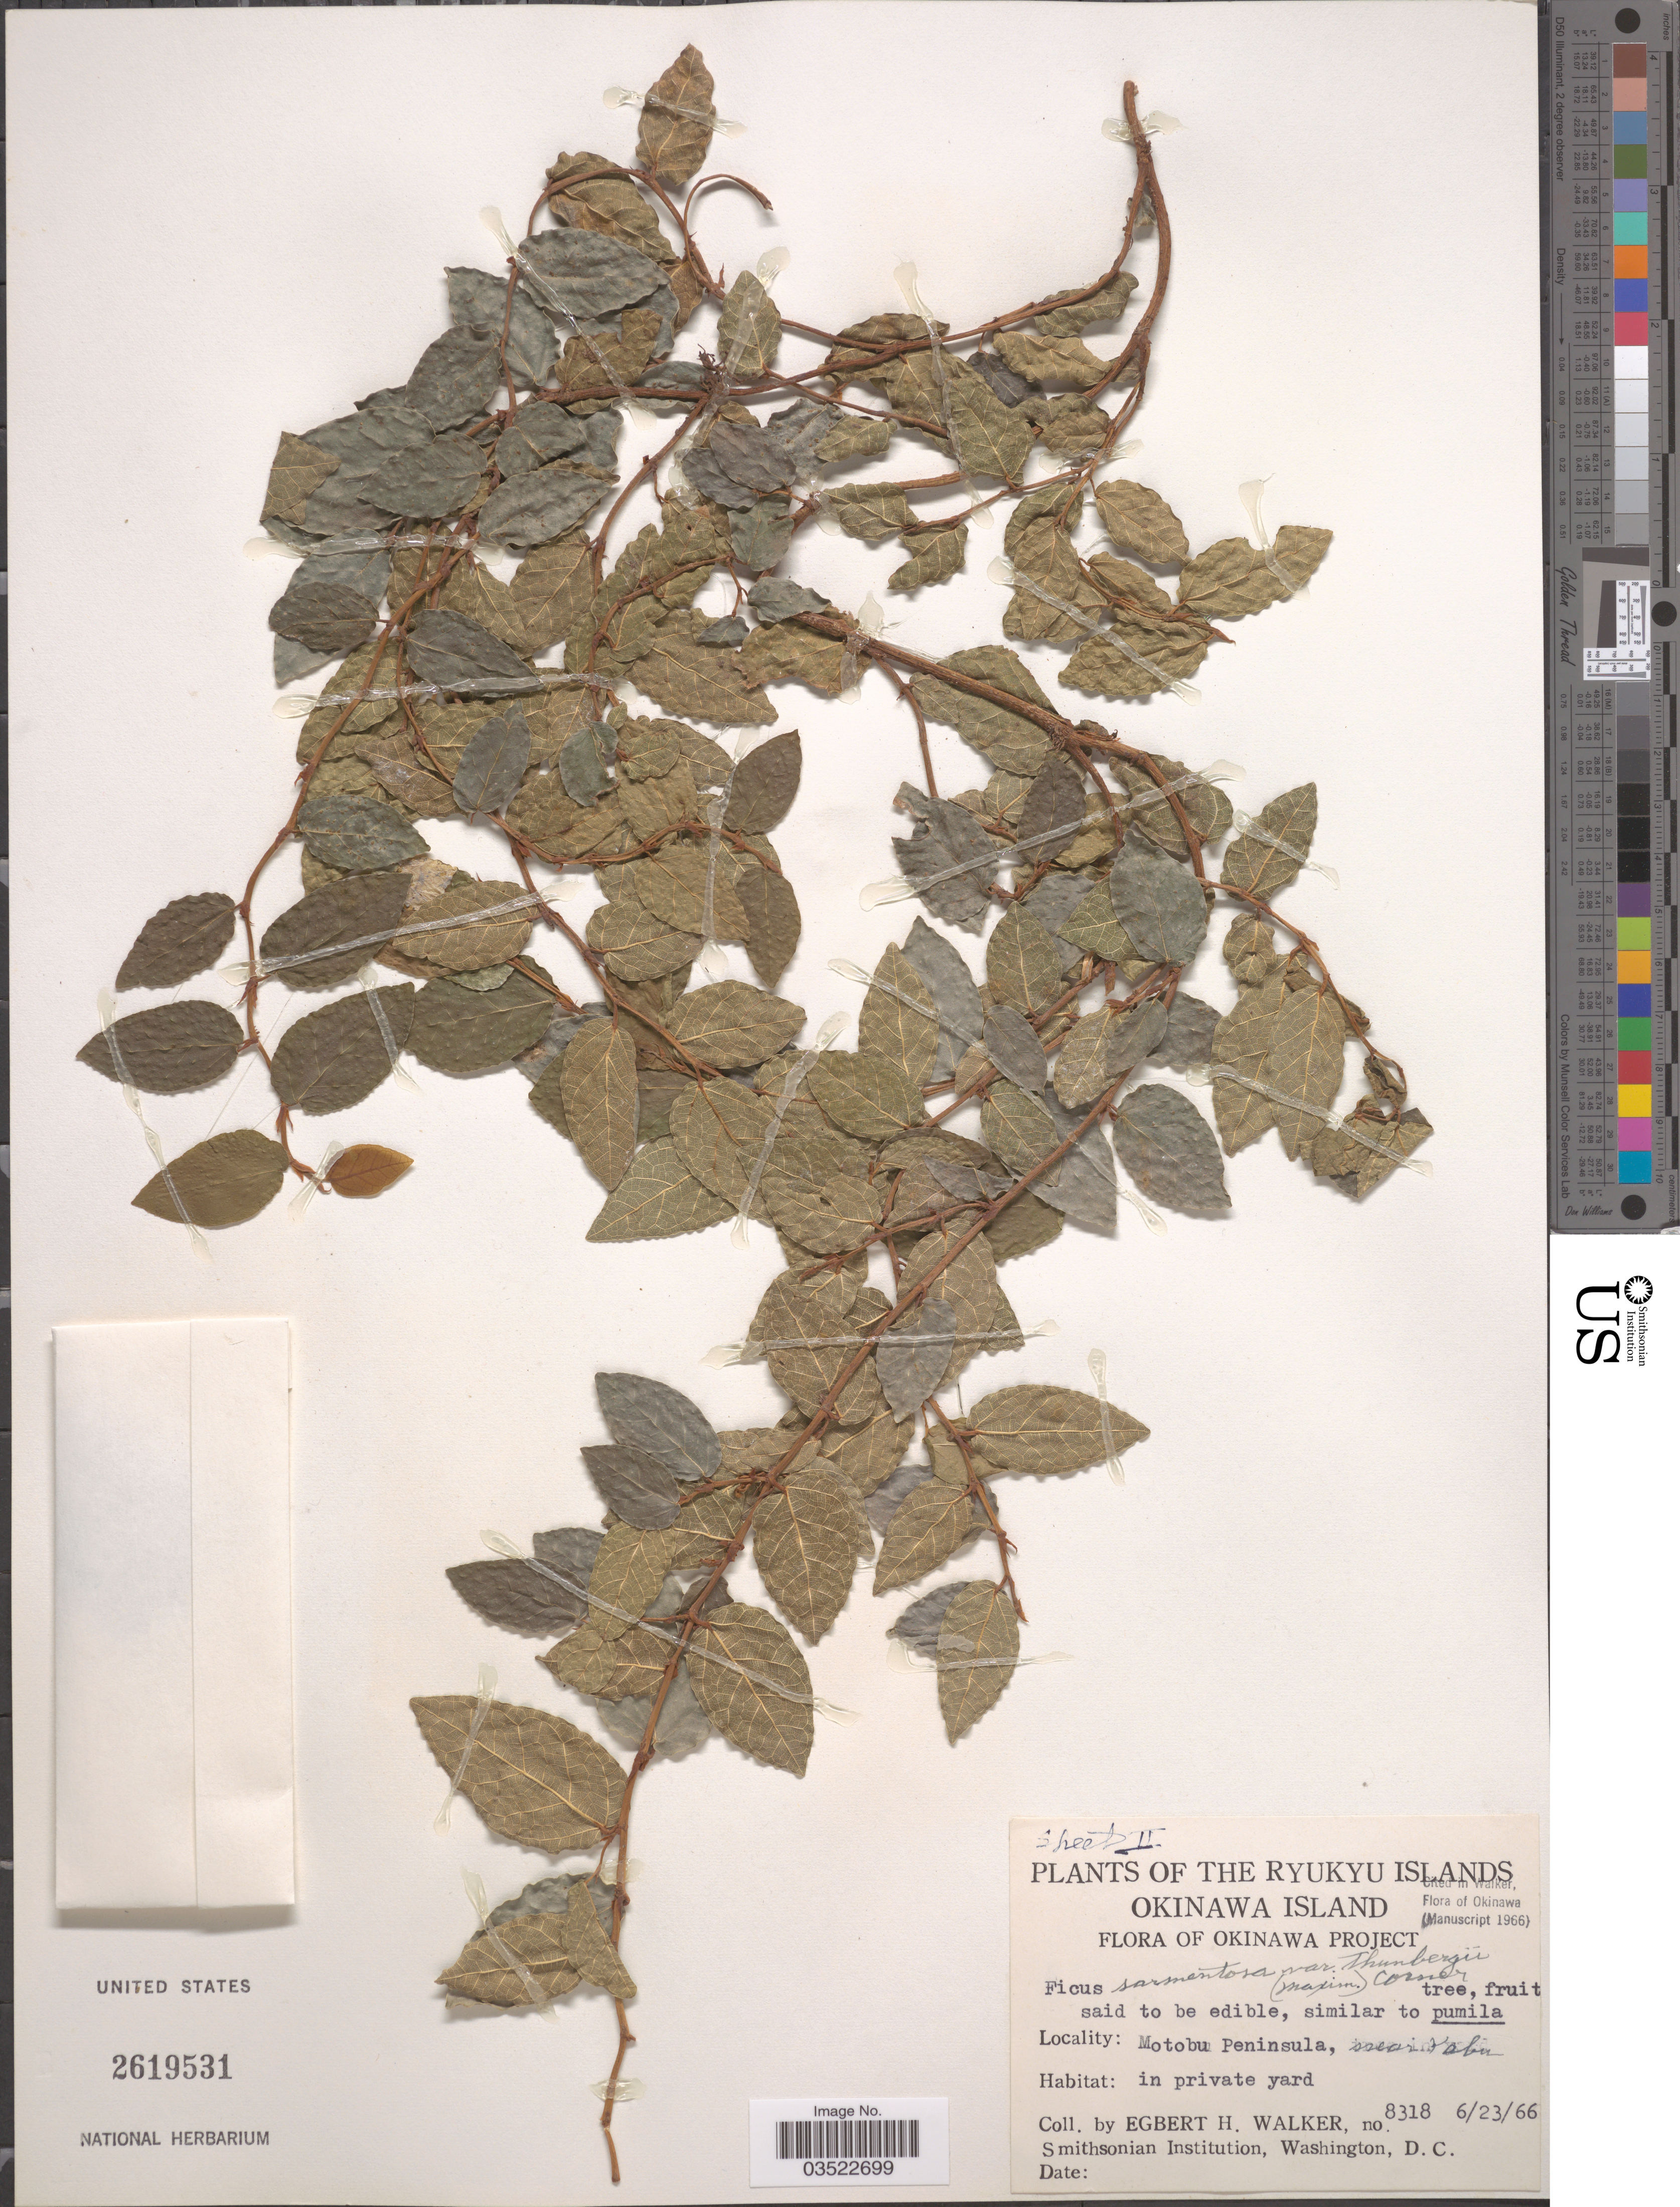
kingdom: Plantae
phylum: Tracheophyta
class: Magnoliopsida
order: Rosales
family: Moraceae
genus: Ficus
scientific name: Ficus sarmentosa var. thunbergii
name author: (Maxim.) Corner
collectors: E. H. Walker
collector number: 8318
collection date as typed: Transcribed d/m/y: 23/6/66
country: Japan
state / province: Okinawa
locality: The Ryukyu Islands. Okinawa Island. Okinawa Project. Motobu Peninsula, near Yabu.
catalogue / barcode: US 2619531